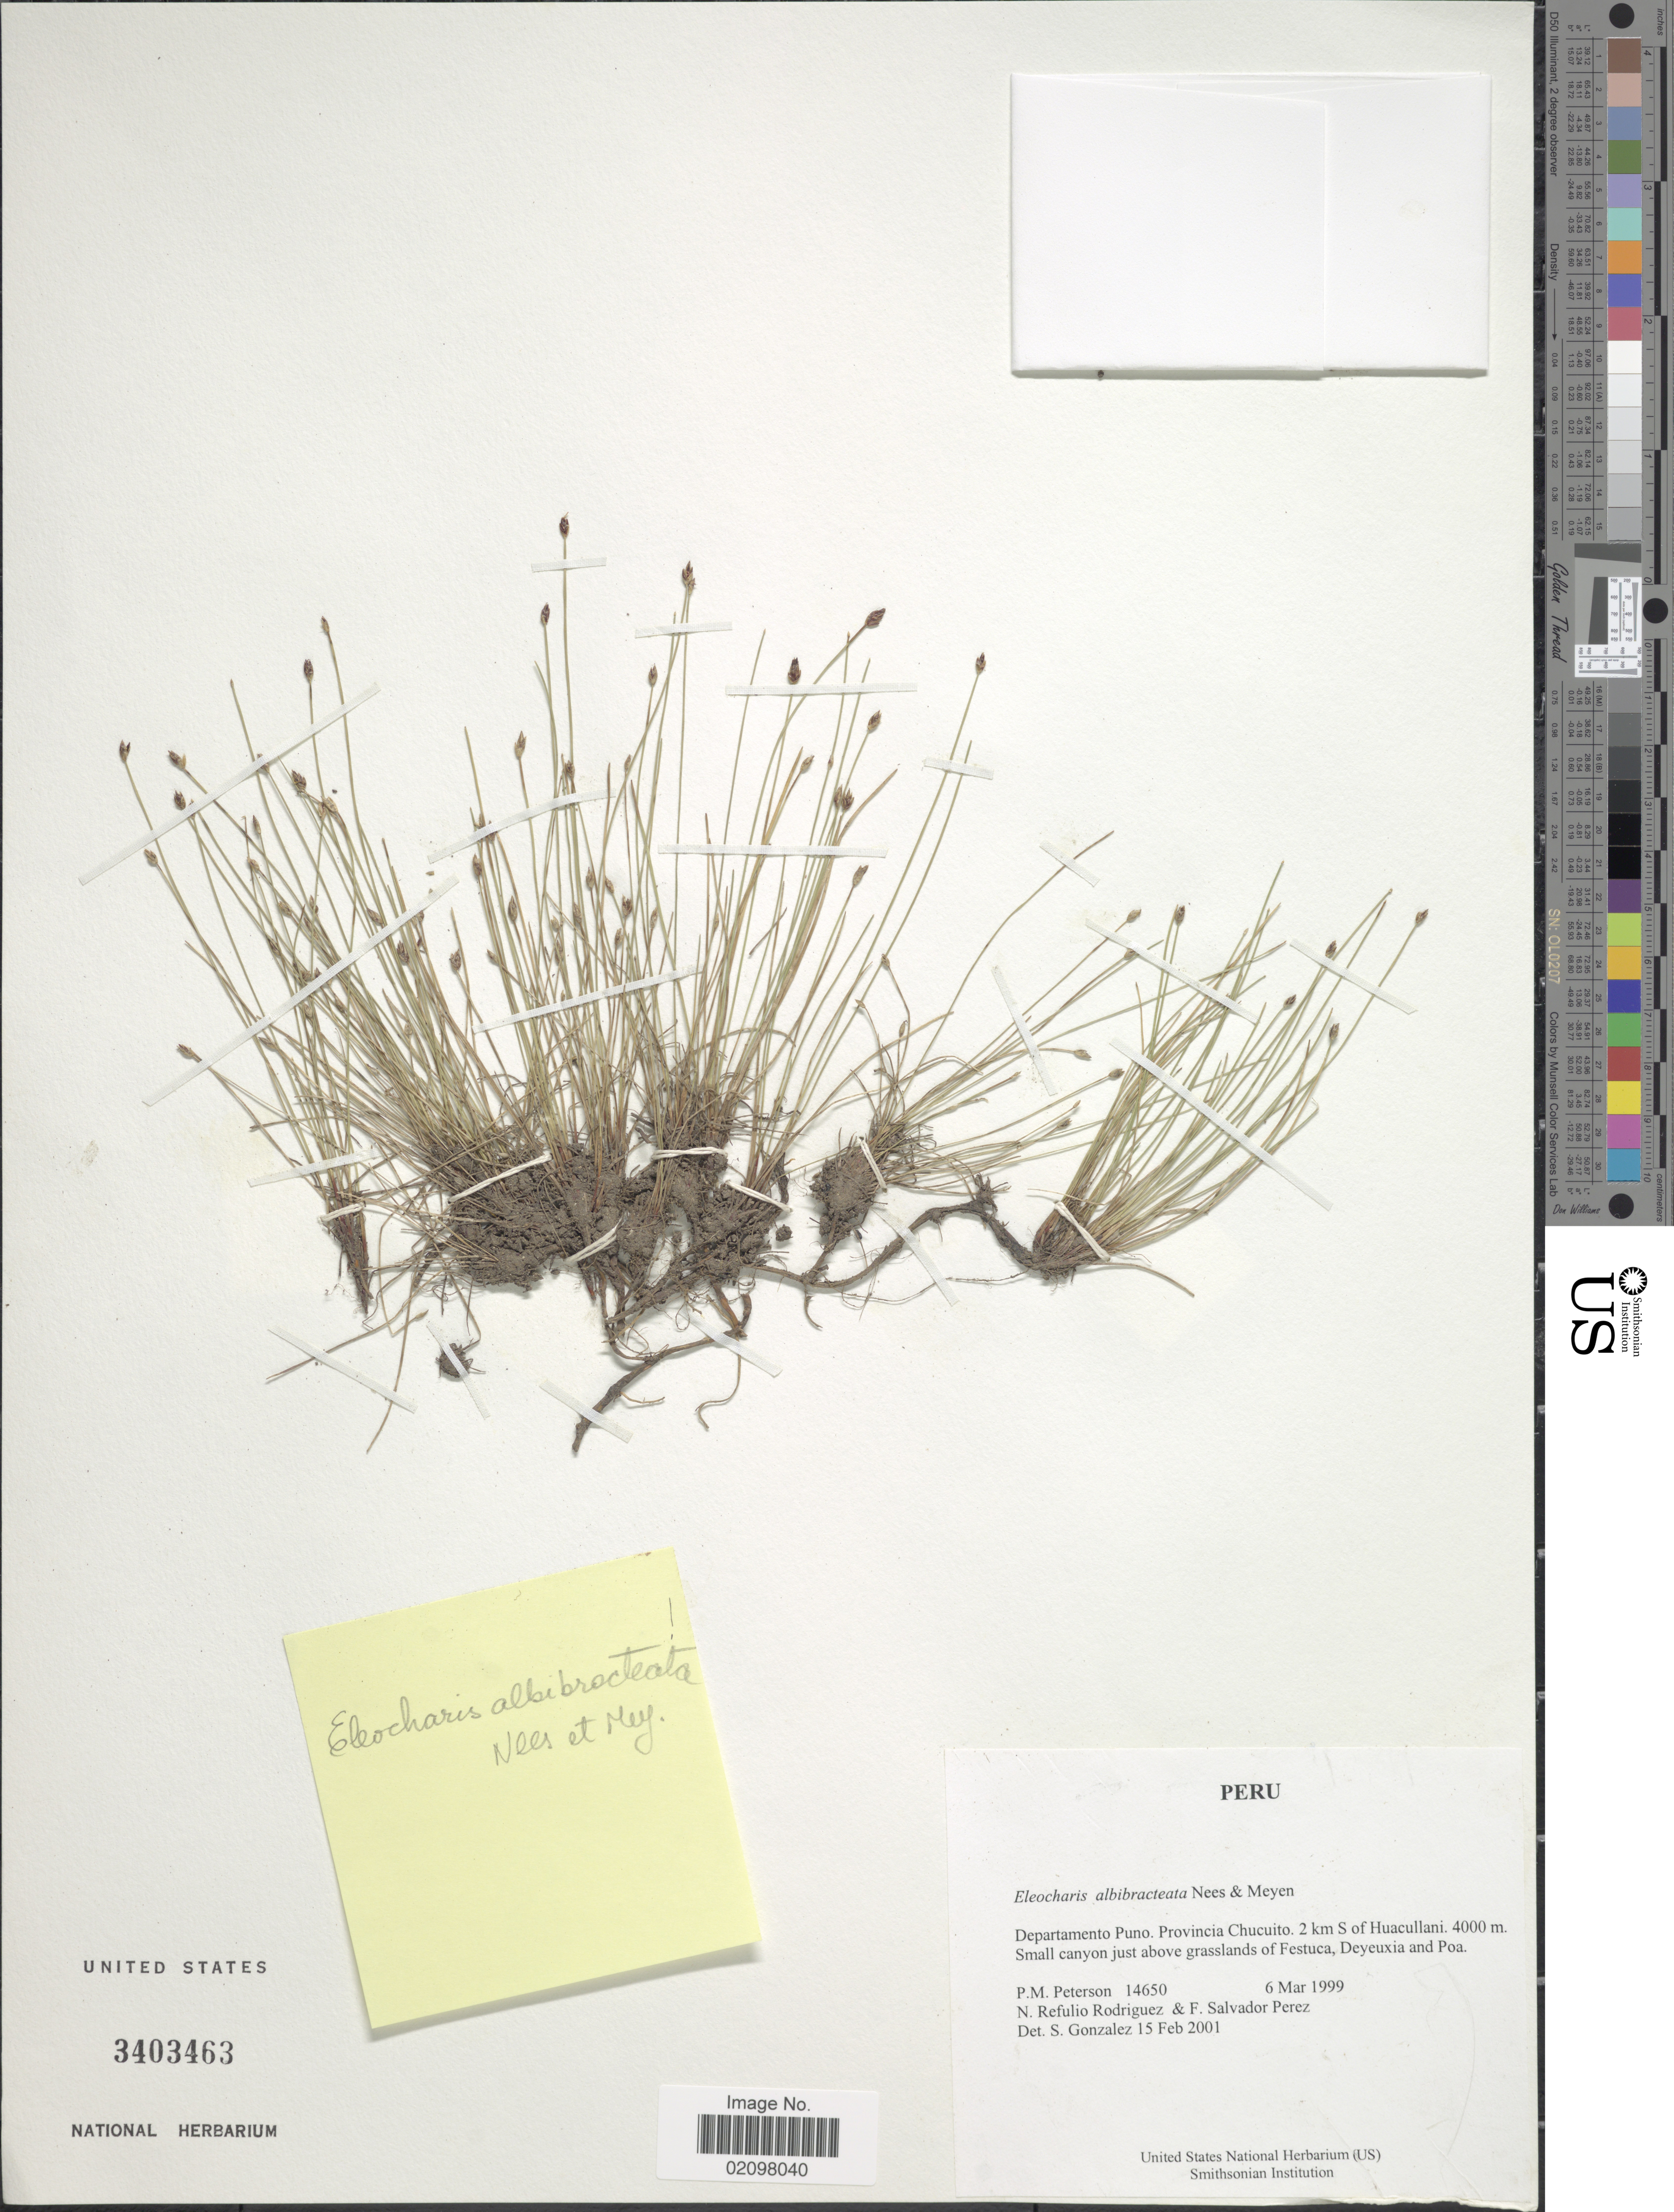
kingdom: Plantae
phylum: Tracheophyta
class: Liliopsida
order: Poales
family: Cyperaceae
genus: Eleocharis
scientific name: Eleocharis albibracteata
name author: Nees & Meyen ex Kunth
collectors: P. M. Peterson, N. Refulio-Rodríguez & F. Salvador Perez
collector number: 14650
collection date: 1999-03-06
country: Peru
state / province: Puno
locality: Departamento Puno. Provincia Chucuito. 2 km S of Huacullani, Small canyon just above grasslands of Festuca, Deyeuxia and Poa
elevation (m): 4000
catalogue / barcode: US 3403463